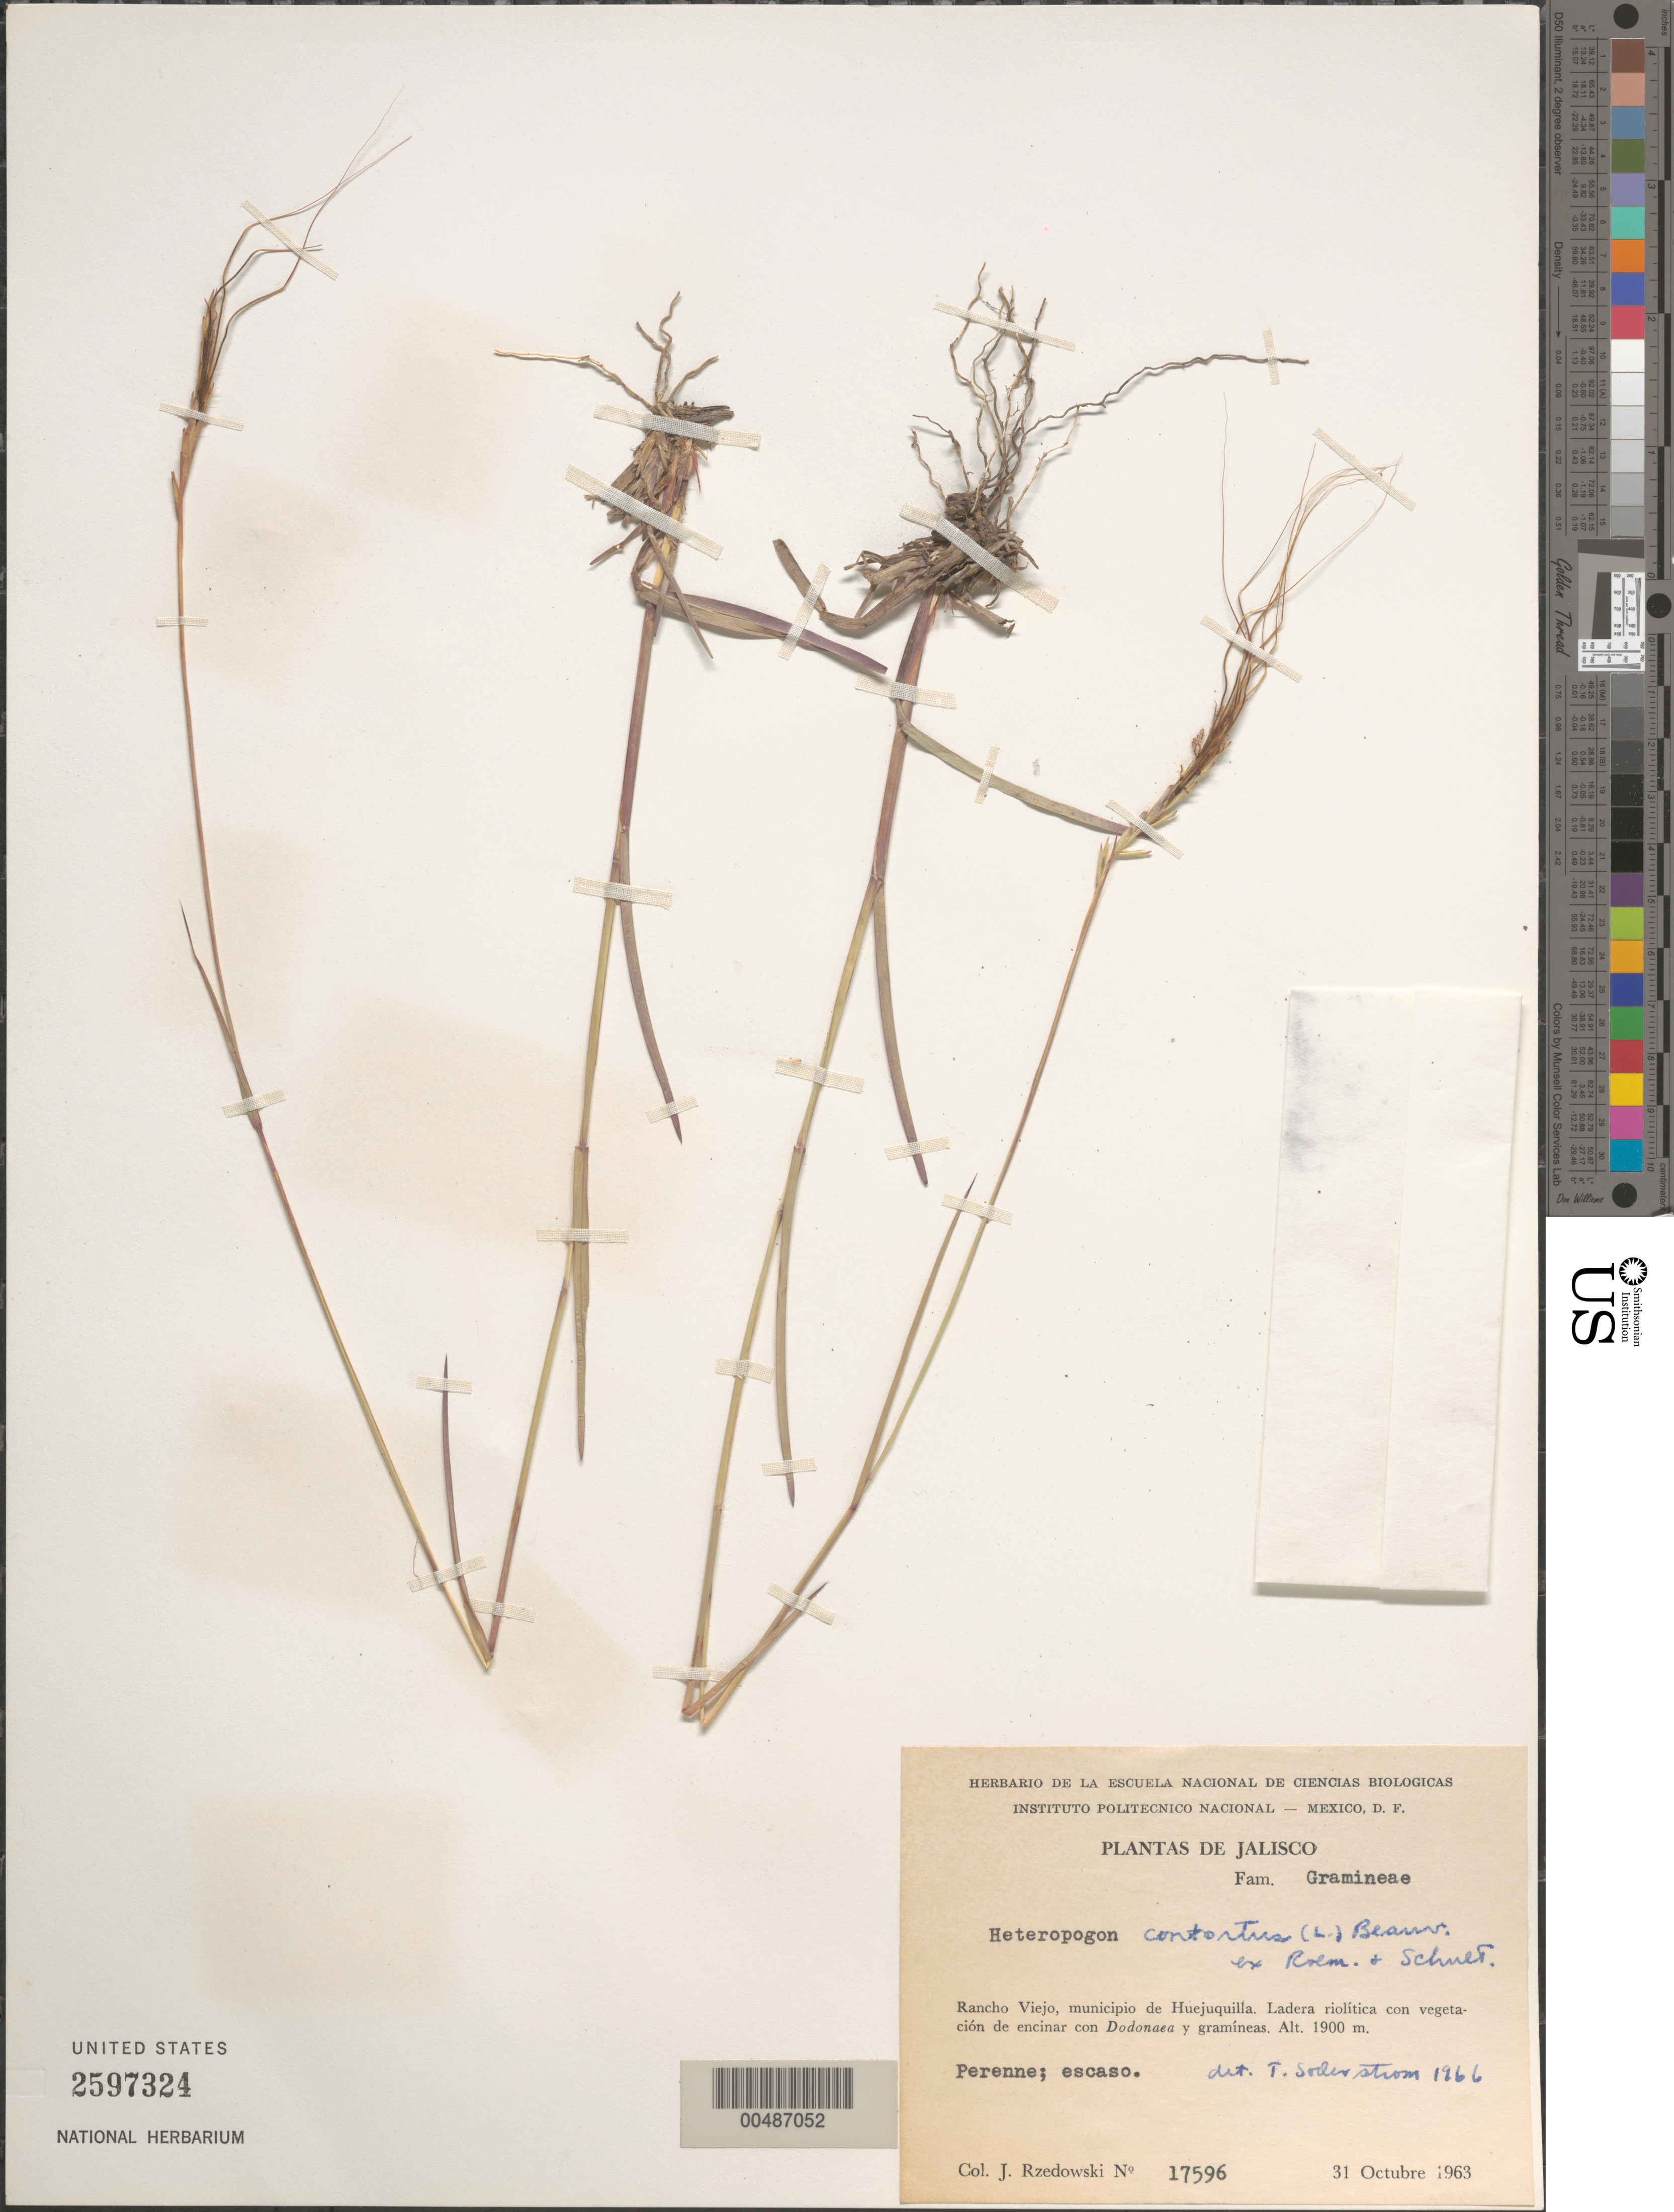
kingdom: Plantae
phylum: Tracheophyta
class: Liliopsida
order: Poales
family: Poaceae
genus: Heteropogon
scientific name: Heteropogon contortus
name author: (L.) P. Beauv. ex Roem. & Schult.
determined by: Soderstrom, T. R.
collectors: J. Rzedowski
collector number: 17596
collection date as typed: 31 Oct 1963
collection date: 1963-10-31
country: Mexico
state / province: Jalisco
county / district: Huejuquilla el Alto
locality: Rancho Viejo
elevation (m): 1900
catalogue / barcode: US 2597324